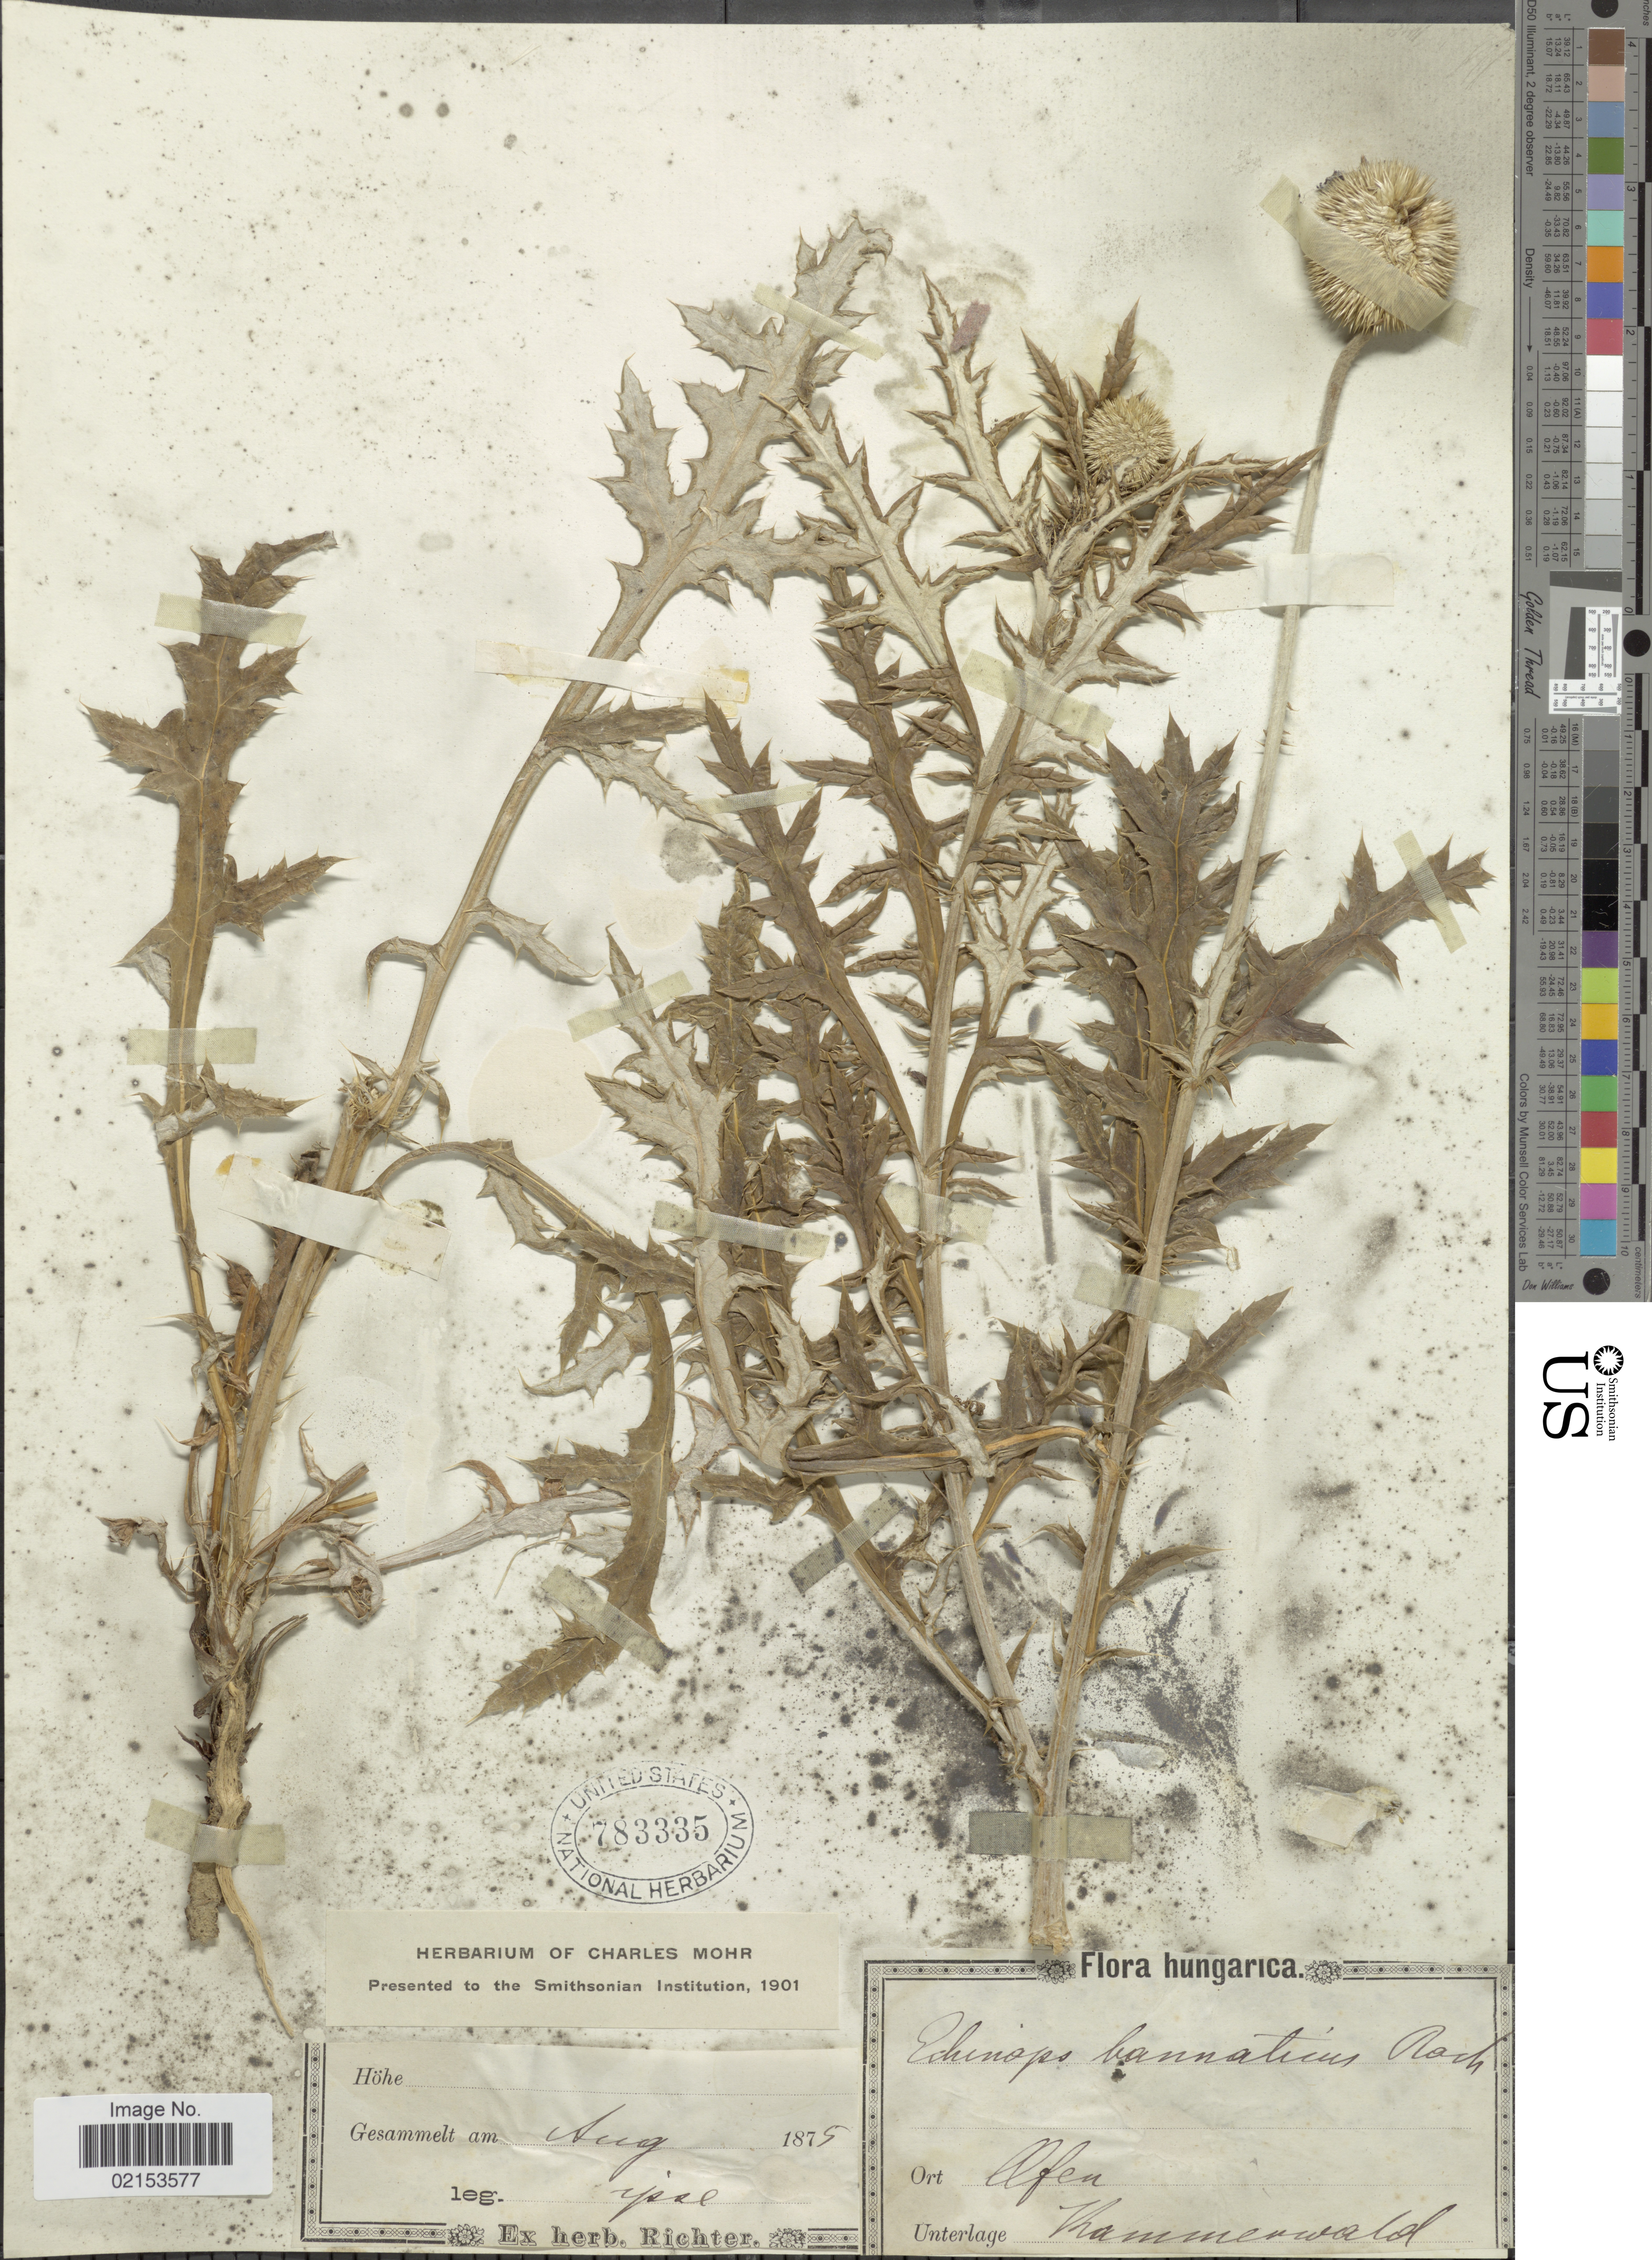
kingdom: Plantae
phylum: Tracheophyta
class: Magnoliopsida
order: Asterales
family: Asteraceae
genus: Echinops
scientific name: Echinops sp.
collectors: -- Richter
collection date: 1875-08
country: Hungary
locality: Alfen. Kammerwald [interpreted]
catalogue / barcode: US 783335